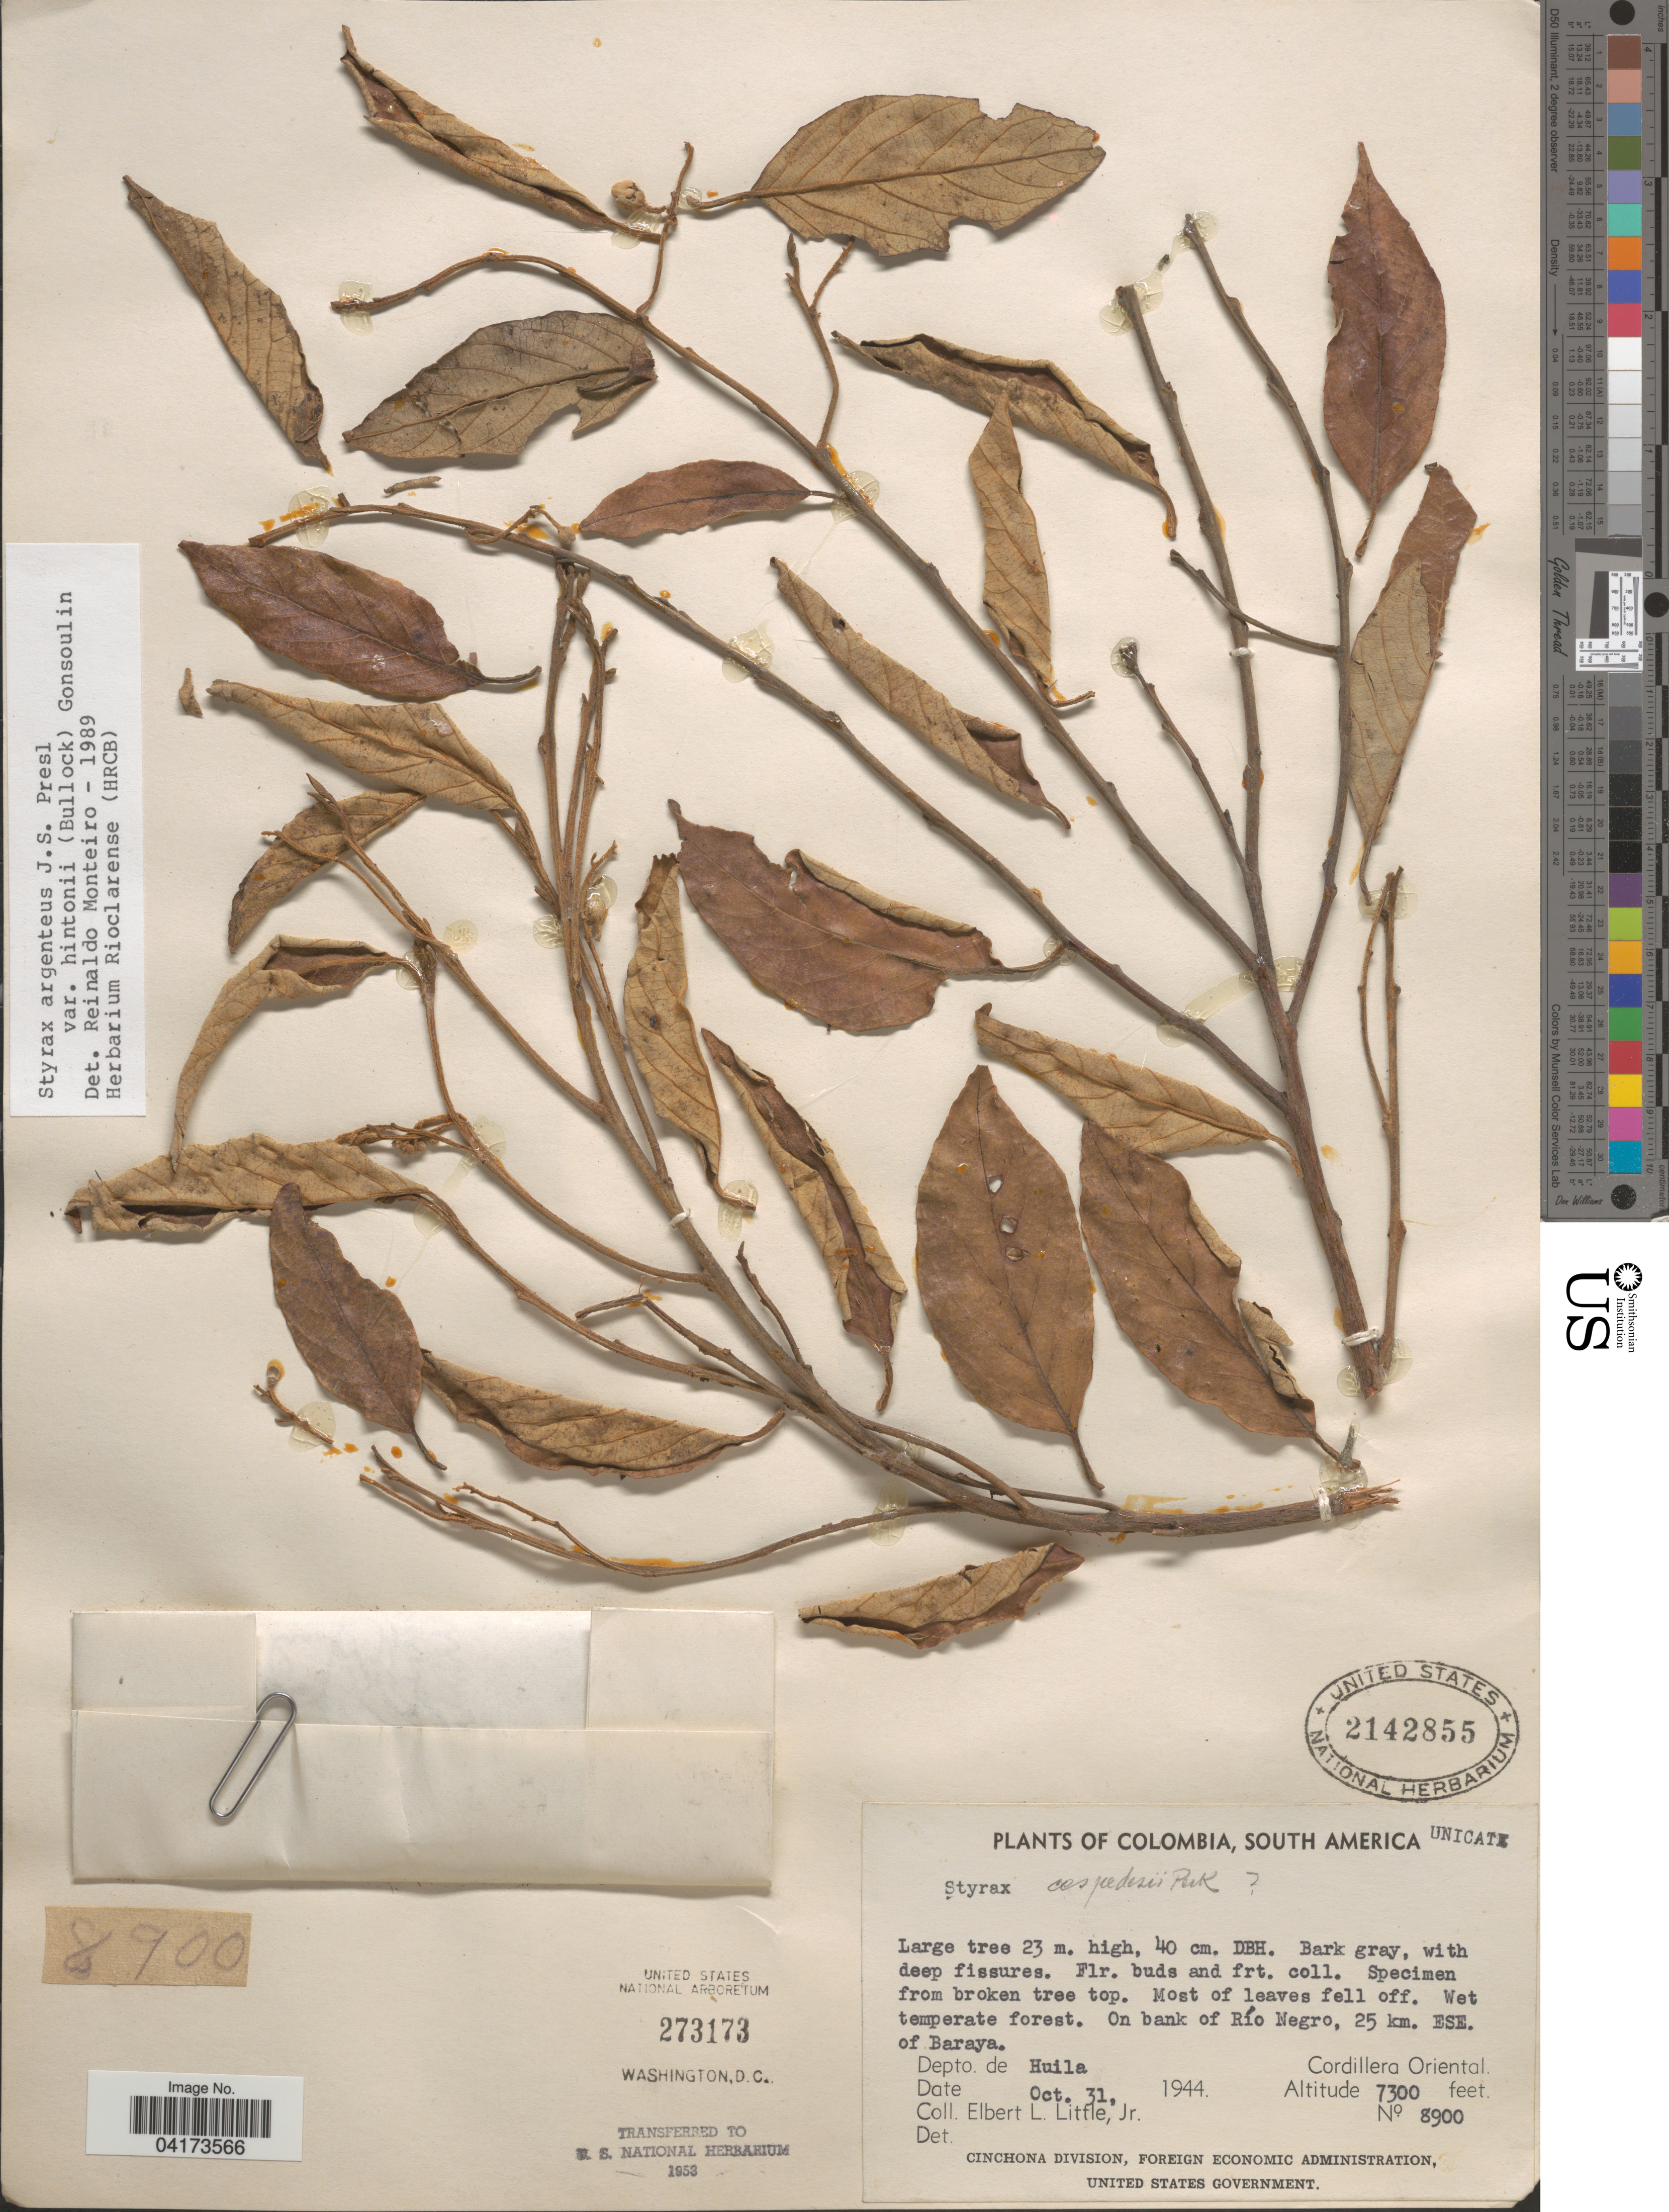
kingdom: Plantae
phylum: Tracheophyta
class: Magnoliopsida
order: Ericales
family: Styracaceae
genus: Styrax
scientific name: Styrax argenteus var. hintonii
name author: (Bullock) Gonsoulin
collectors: E. L. Little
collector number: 8900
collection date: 1944-10-31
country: Colombia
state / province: Huila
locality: On bank of Río Negro, 25 km. ESE of Baraya. Depto. de Huila. Cordillera Oriental.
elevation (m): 2225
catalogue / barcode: US 2142855